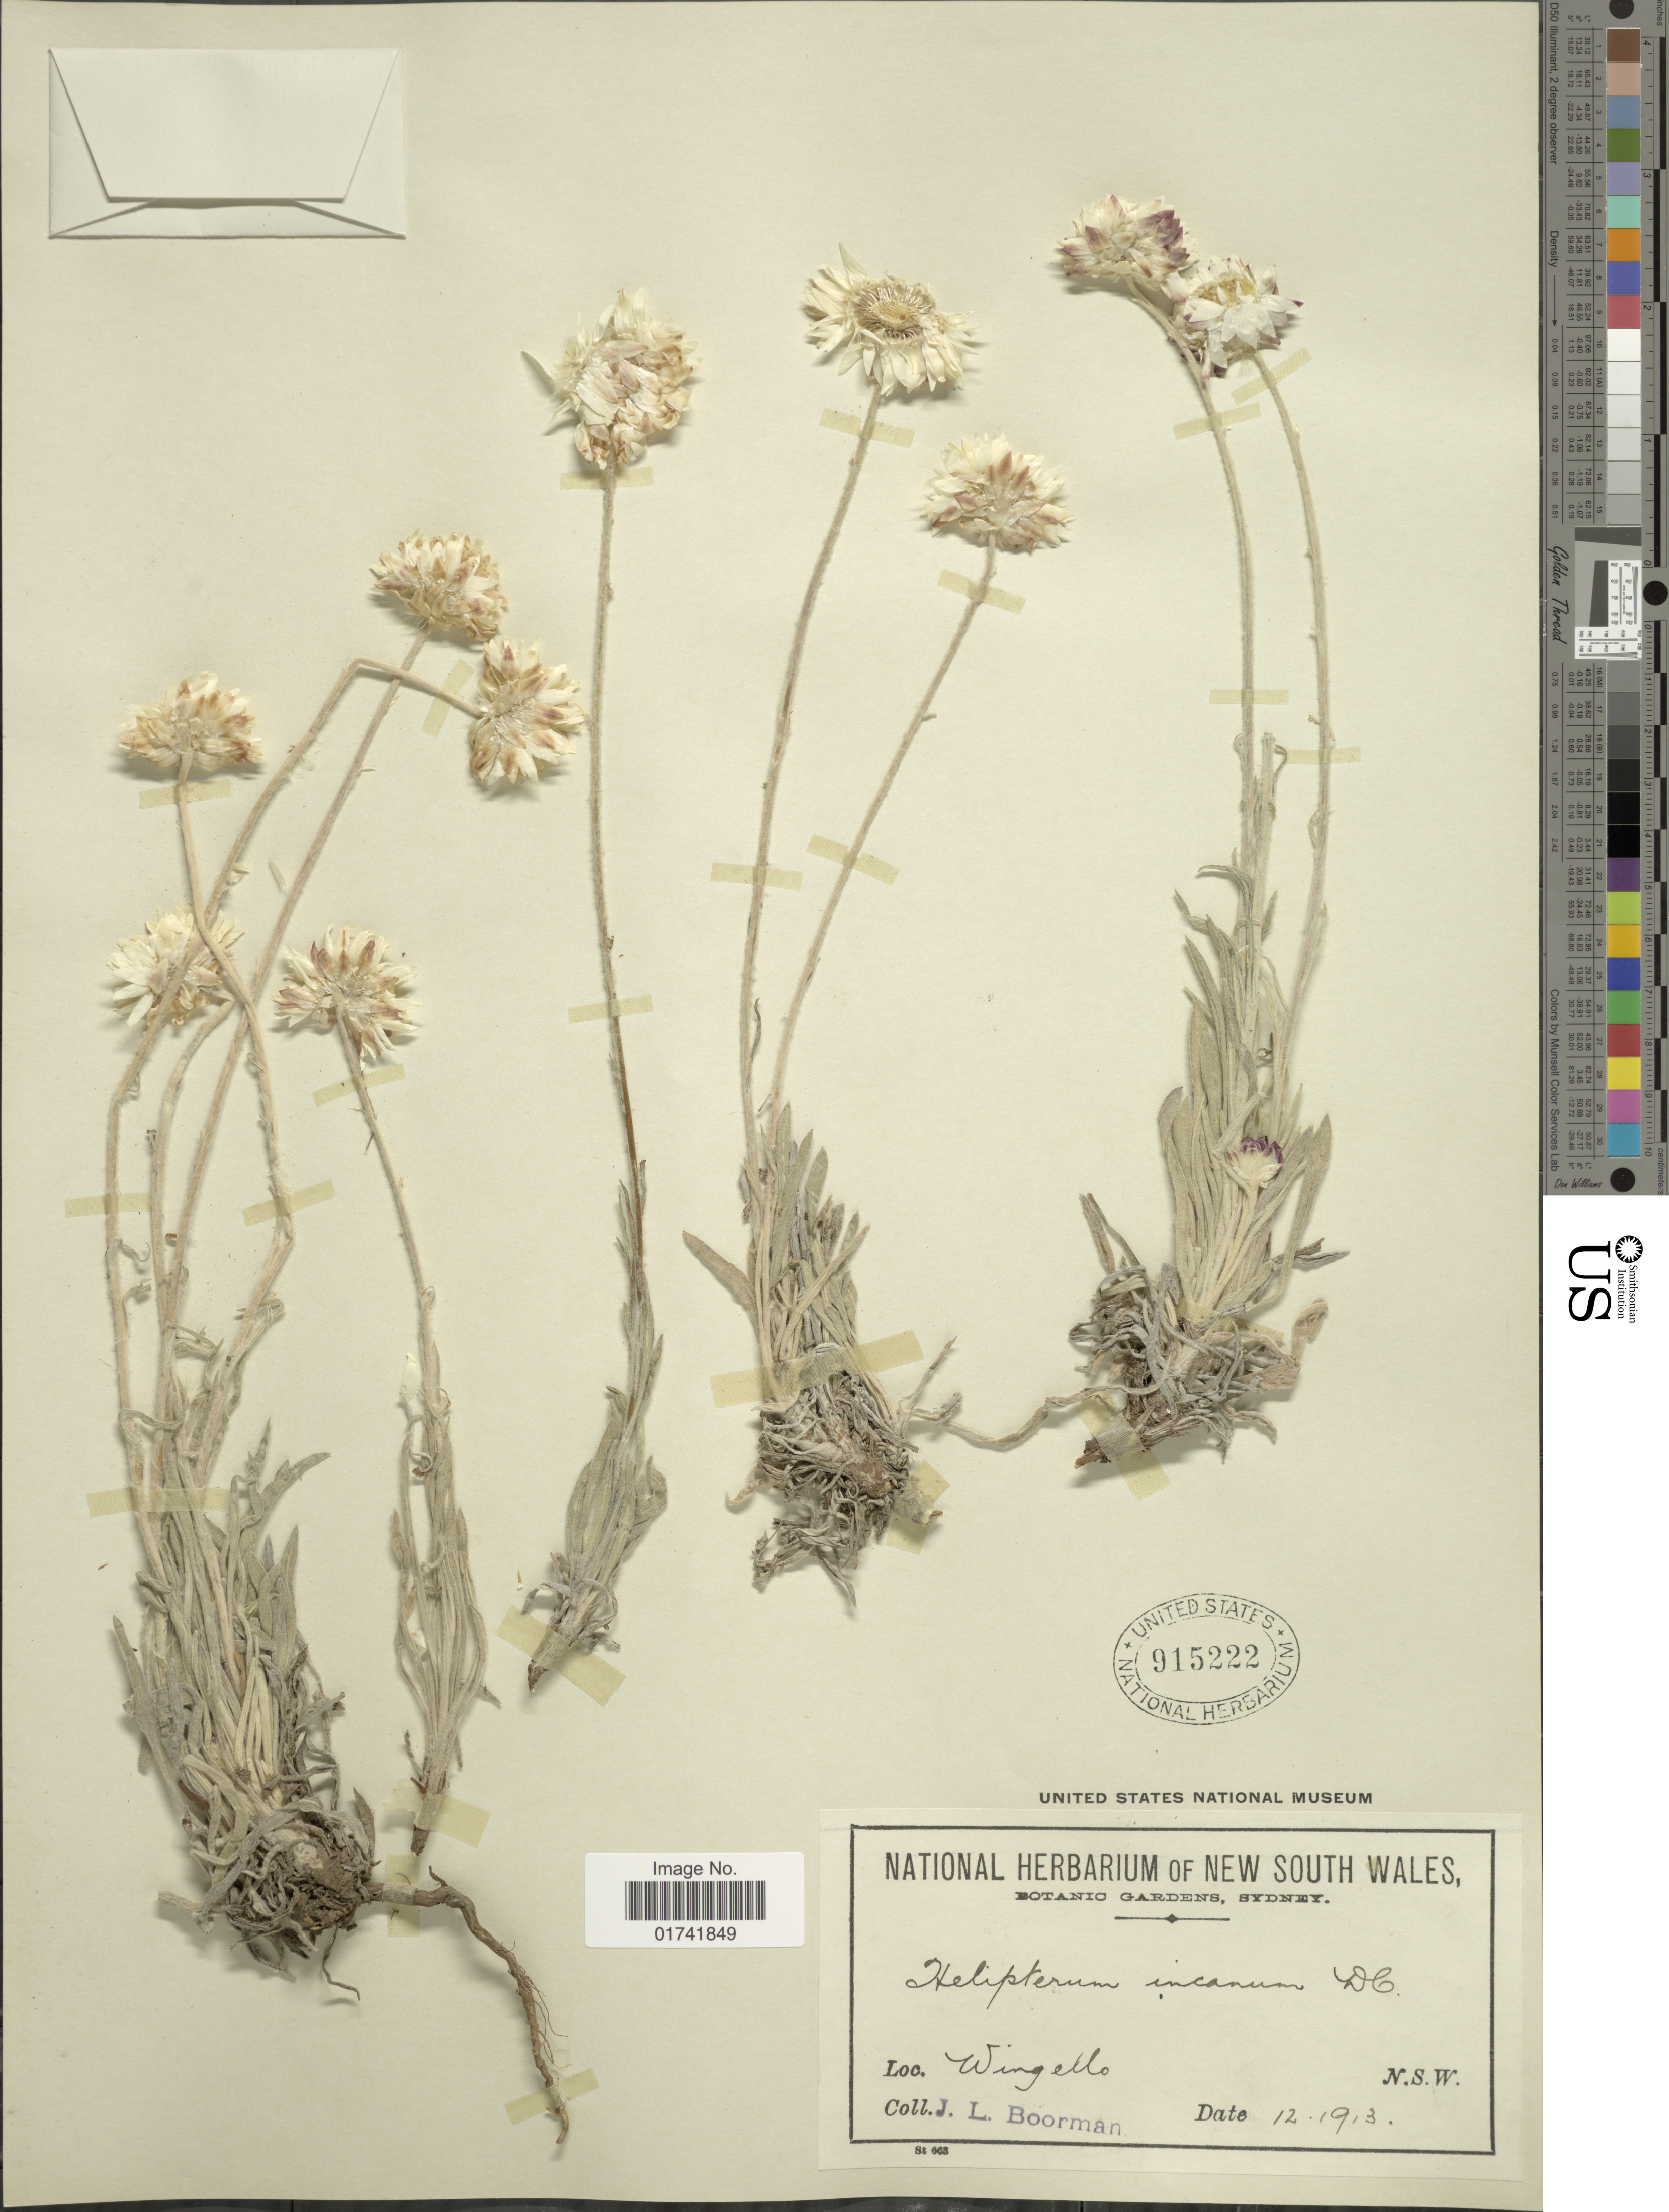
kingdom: Plantae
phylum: Tracheophyta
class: Magnoliopsida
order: Asterales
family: Asteraceae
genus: Helipterum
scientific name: Helipterum incanum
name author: DC.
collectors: J. Boorman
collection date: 1913-12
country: Australia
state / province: New South Wales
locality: Wingello.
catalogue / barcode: US 915222